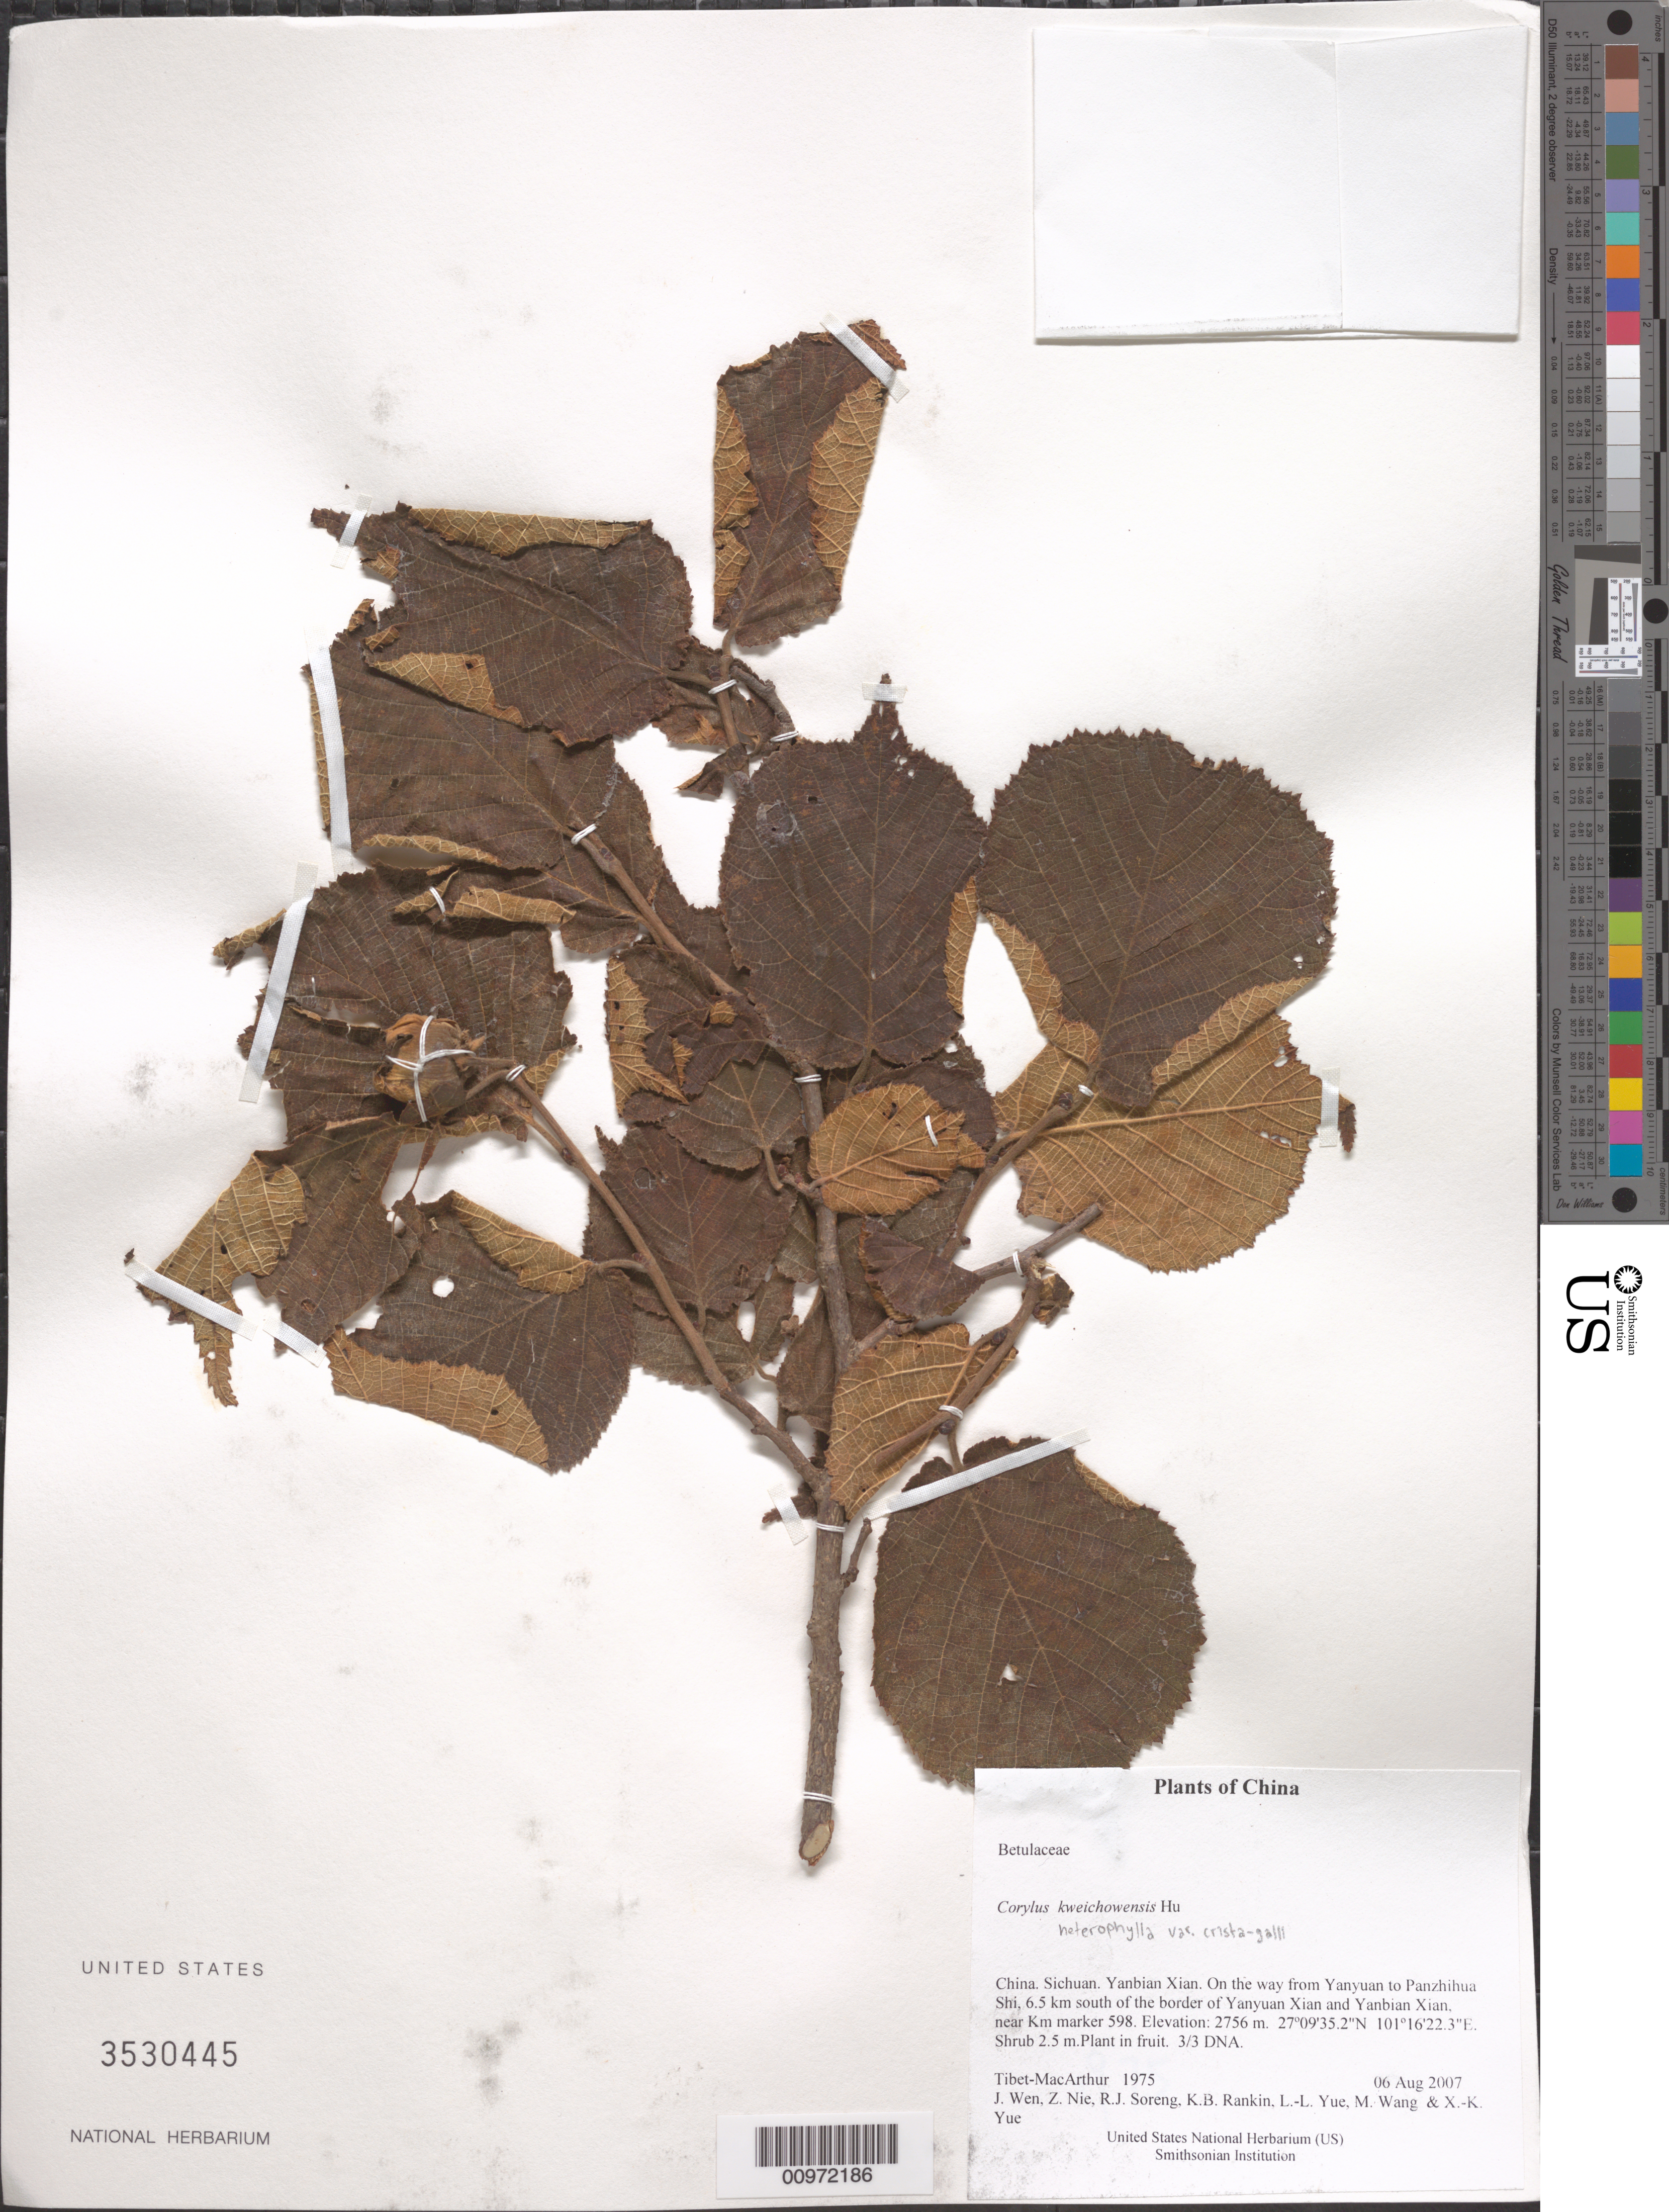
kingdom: Plantae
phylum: Tracheophyta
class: Magnoliopsida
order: Fagales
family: Betulaceae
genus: Corylus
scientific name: Corylus kweichowensis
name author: Hu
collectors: Tibet-MacArthur, J. Wen, Z. Nie, R. J. Soreng, K. Rankin, L. Yue, M. Wang & X. Yue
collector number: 1975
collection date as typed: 06 Aug 2007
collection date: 2007-08-06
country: China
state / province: Sichuan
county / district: Yanbian Xian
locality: On the way from Yanyuan to Panzhihua Shi, 6.5 km south of the border of Yanyuan Xian and Yanbian Xian, near Km marker 598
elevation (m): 2756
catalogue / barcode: US 3530445